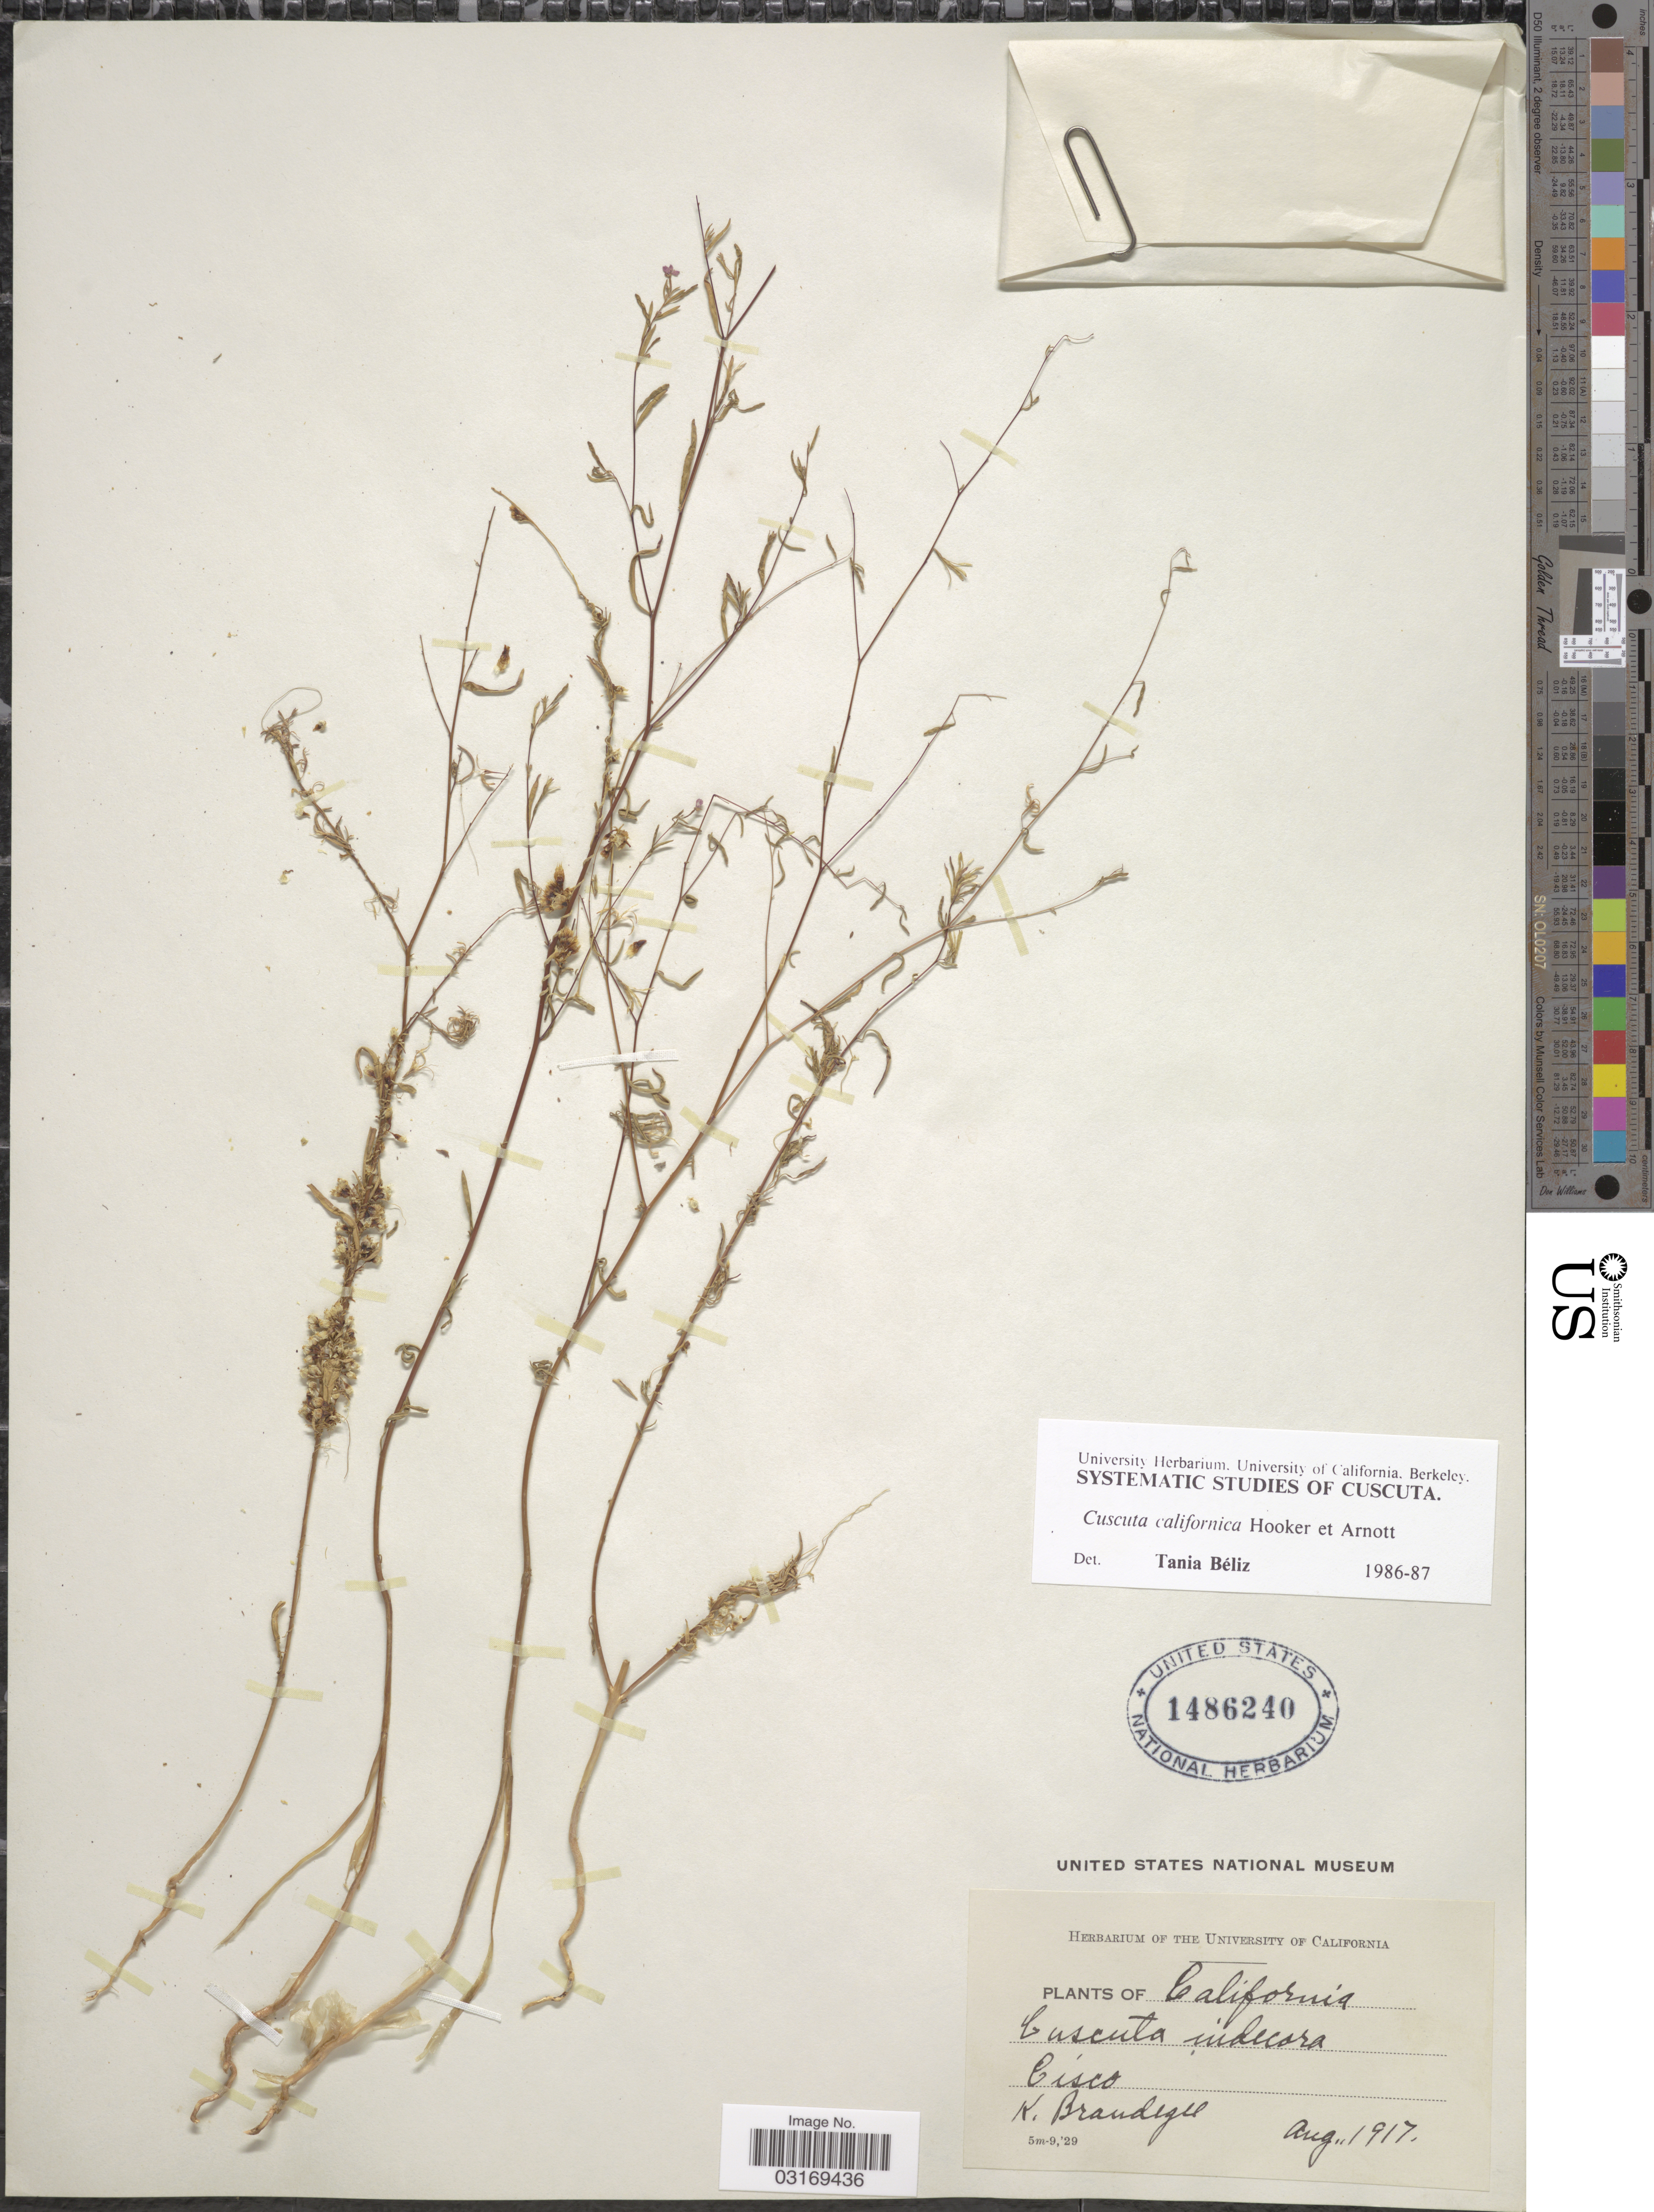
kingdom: Plantae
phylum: Tracheophyta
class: Magnoliopsida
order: Solanales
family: Convolvulaceae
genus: Cuscuta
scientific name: Cuscuta californica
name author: Hook. & Arn.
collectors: K. Brandegee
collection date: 1917-08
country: United States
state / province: California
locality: Cisco.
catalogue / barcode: US 1486240